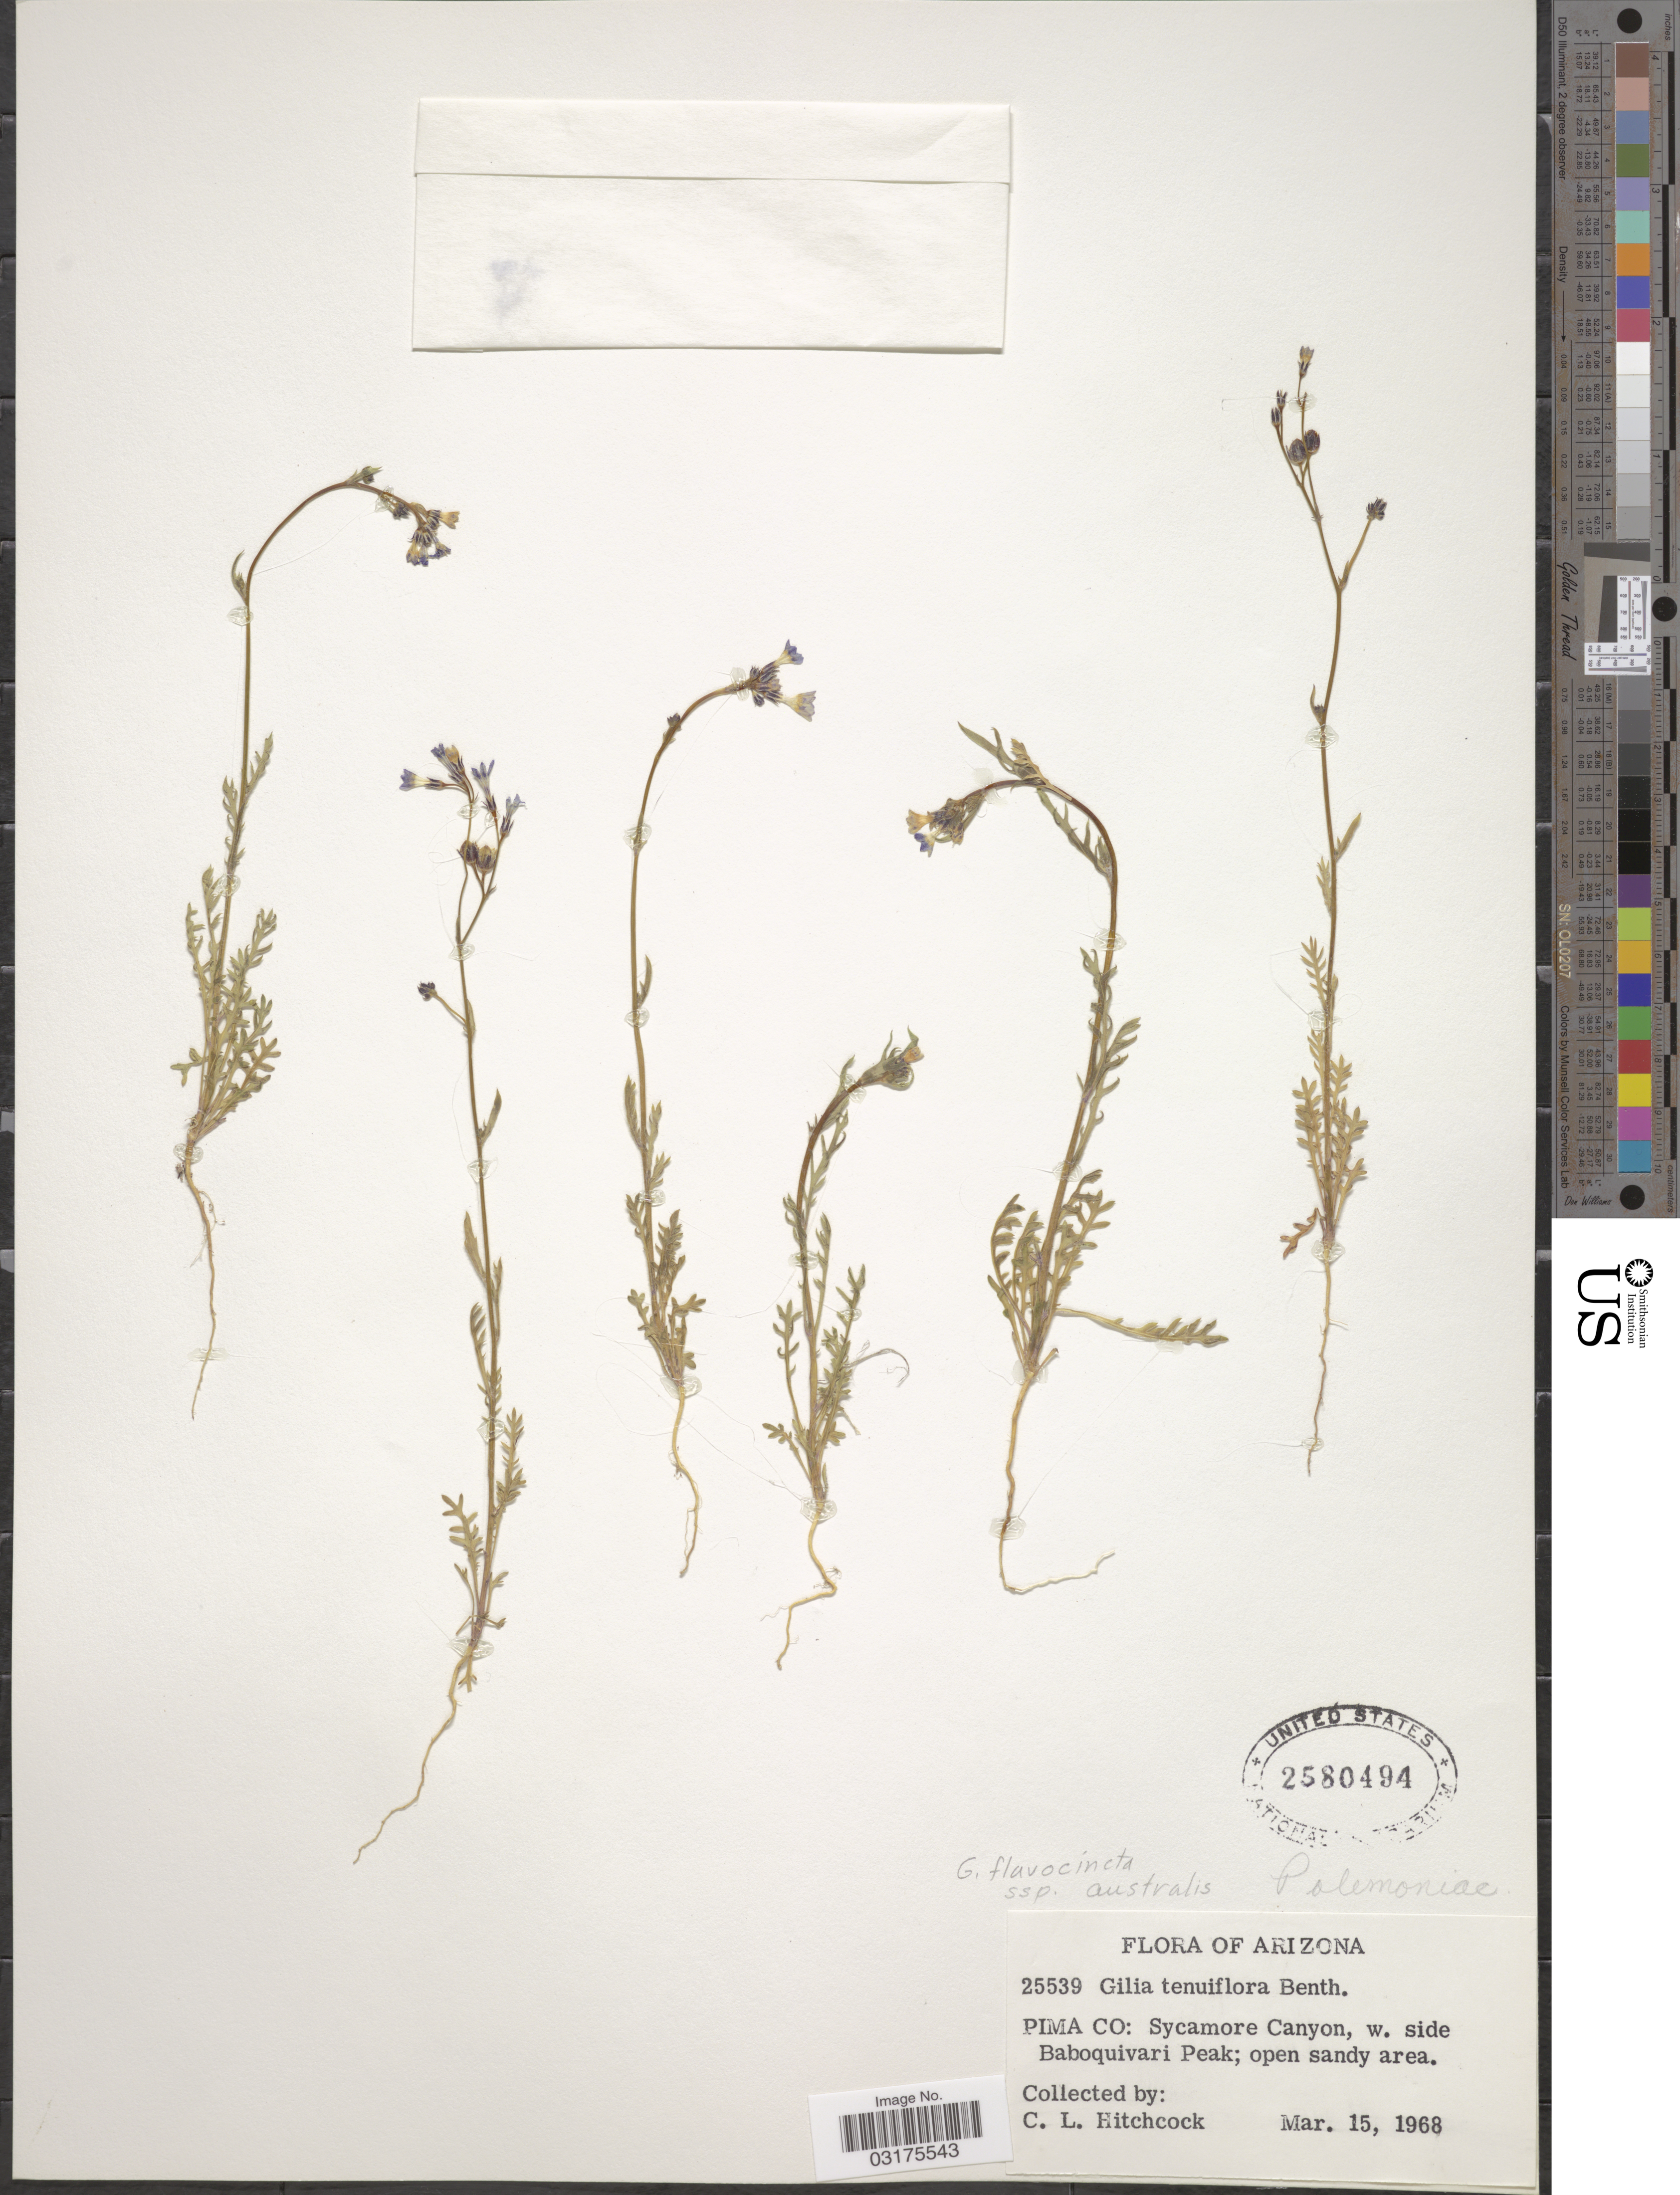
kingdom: Plantae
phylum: Tracheophyta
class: Magnoliopsida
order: Ericales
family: Polemoniaceae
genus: Gilia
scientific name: Gilia flavocincta subsp. australis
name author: A. Nelson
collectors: C. L. Hitchcock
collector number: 25539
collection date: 1968-03-15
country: United States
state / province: Arizona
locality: Pima Co.: Sycamore Canyon, w. side Baboquivari Peak.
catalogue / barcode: US 2580494